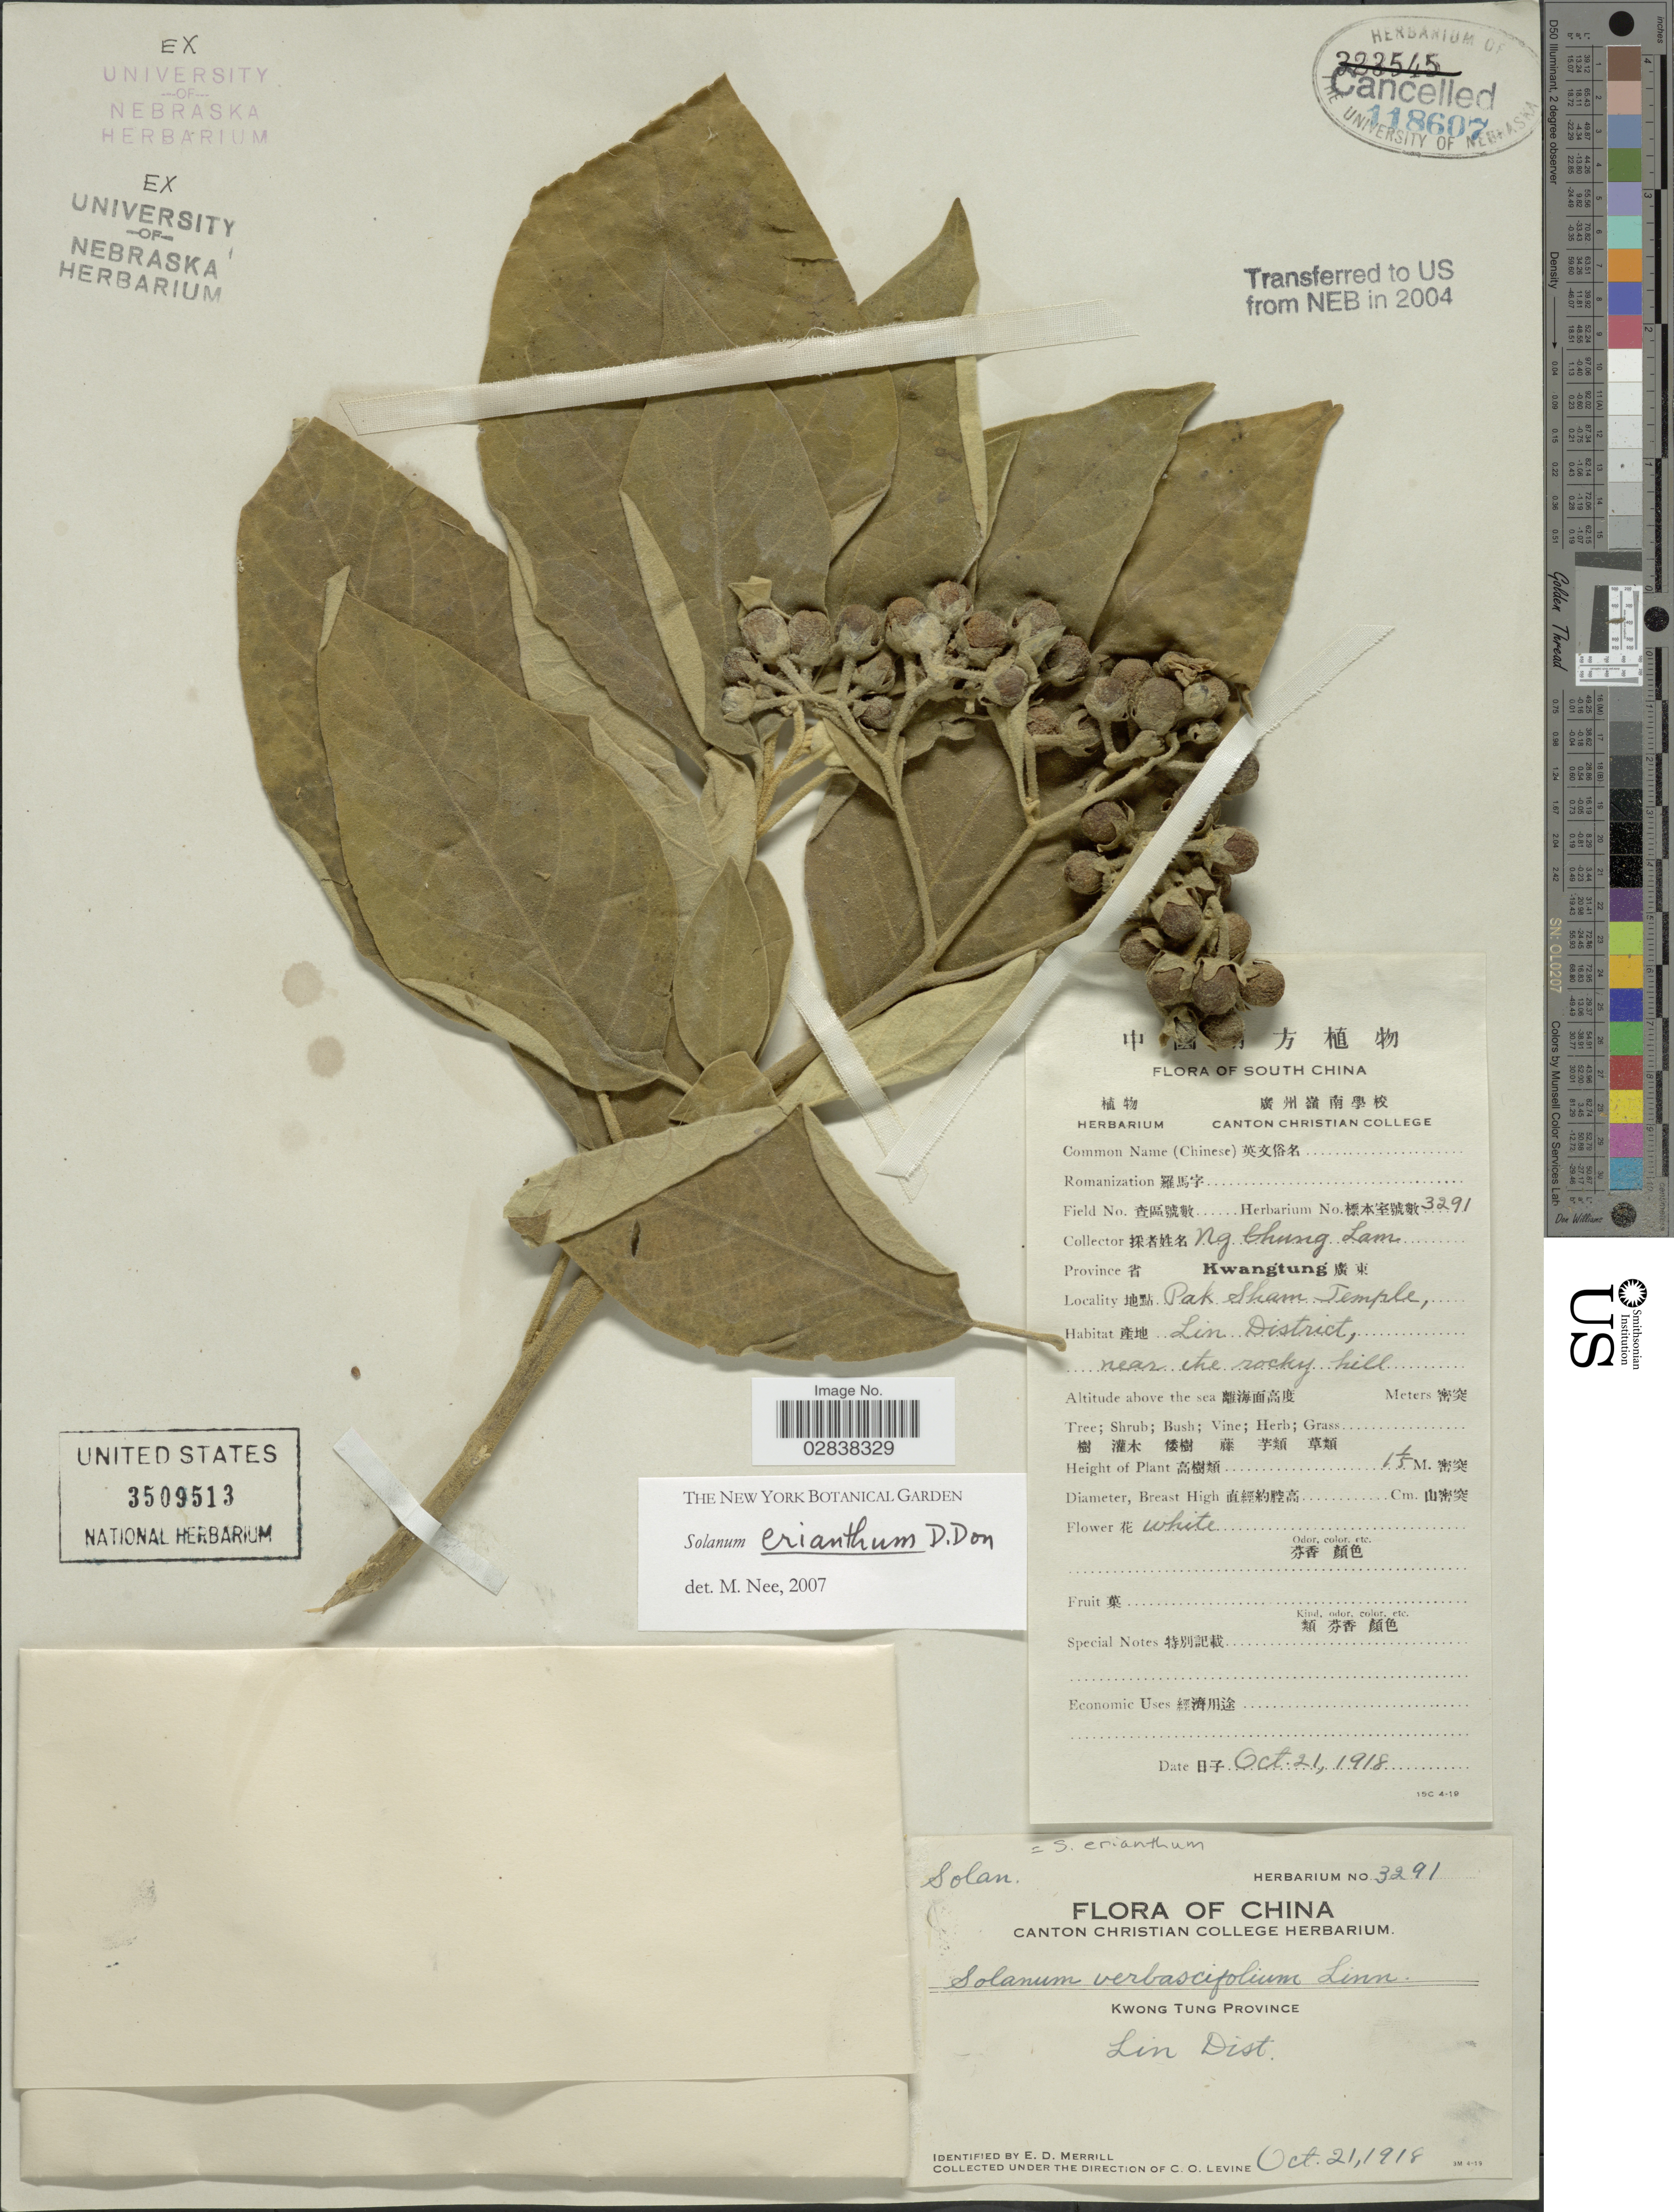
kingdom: Plantae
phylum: Tracheophyta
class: Magnoliopsida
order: Solanales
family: Solanaceae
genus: Solanum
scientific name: Solanum erianthum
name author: D. Don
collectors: C. L. Ng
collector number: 3291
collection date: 1918-10-21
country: China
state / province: Guangdong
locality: South China, Kwong Tung Province, Lin Dist, near the rocky hill.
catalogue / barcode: US 3509513